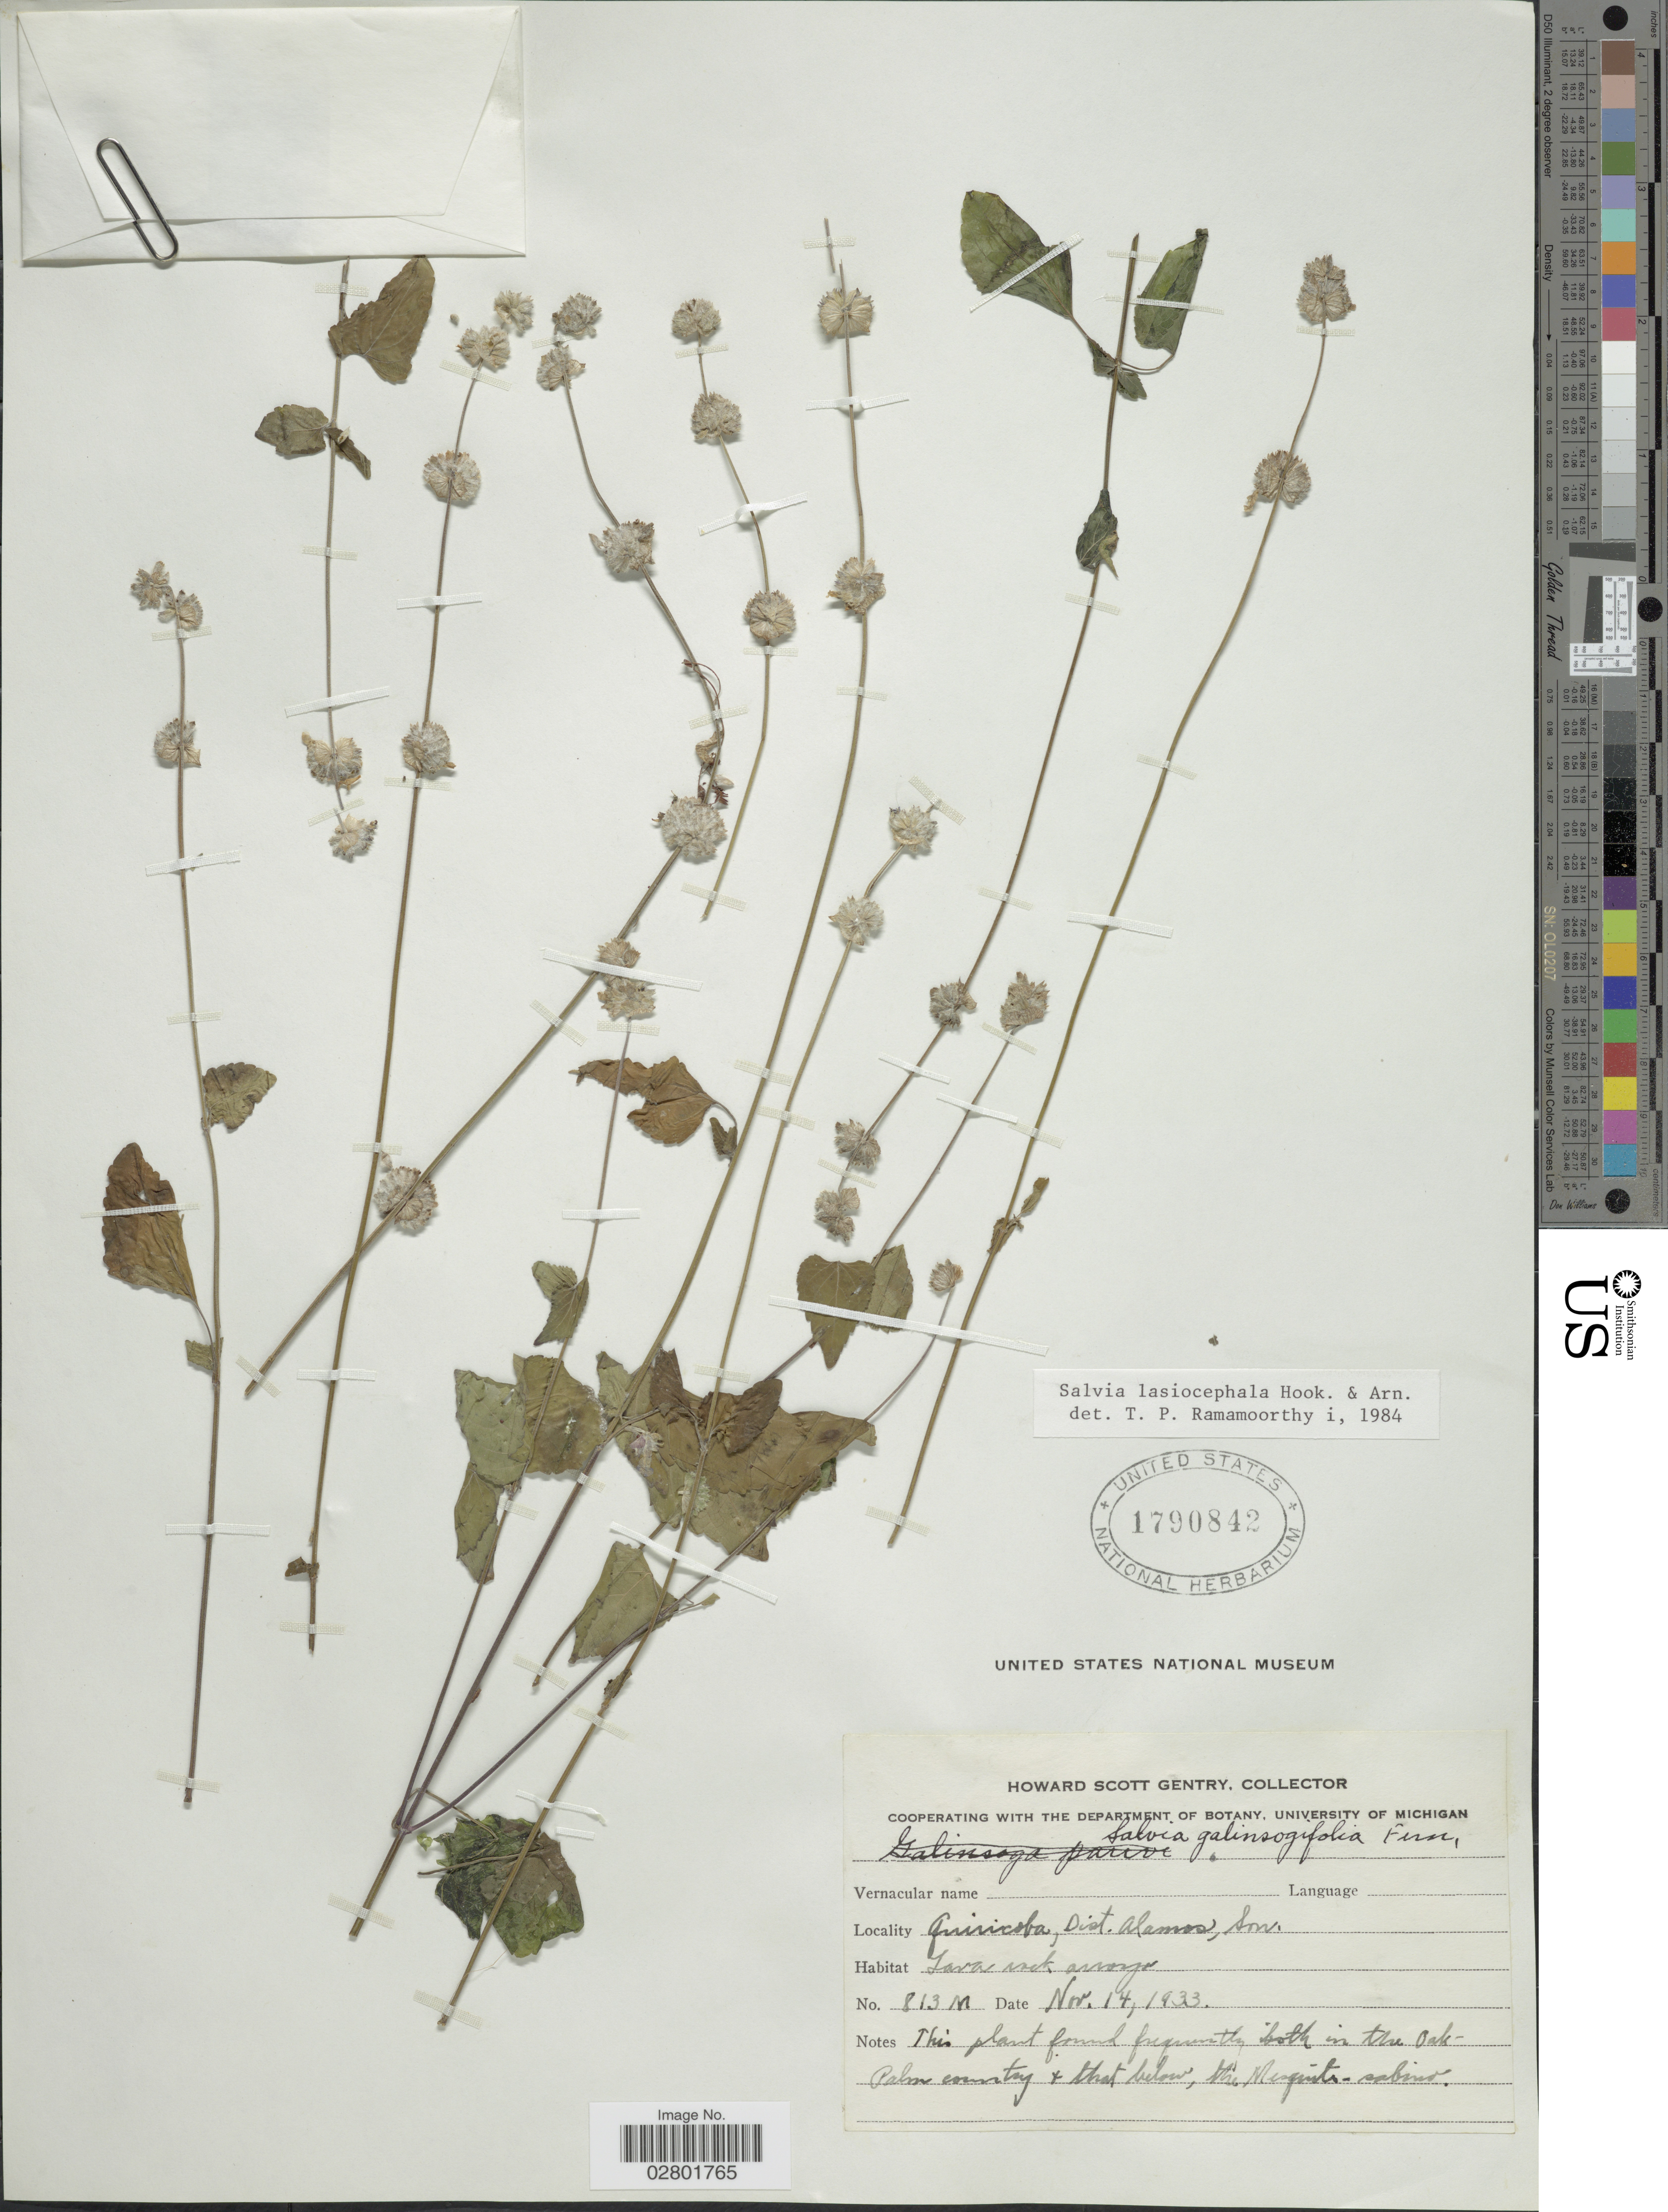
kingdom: Plantae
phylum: Tracheophyta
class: Magnoliopsida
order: Lamiales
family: Lamiaceae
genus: Salvia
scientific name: Salvia lasiocephala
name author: Hook. & Arn.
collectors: H. S. Gentry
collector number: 813M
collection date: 1933-11-14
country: Mexico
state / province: Sonora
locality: Quiricoba, Dist. Alamos.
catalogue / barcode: US 1790842